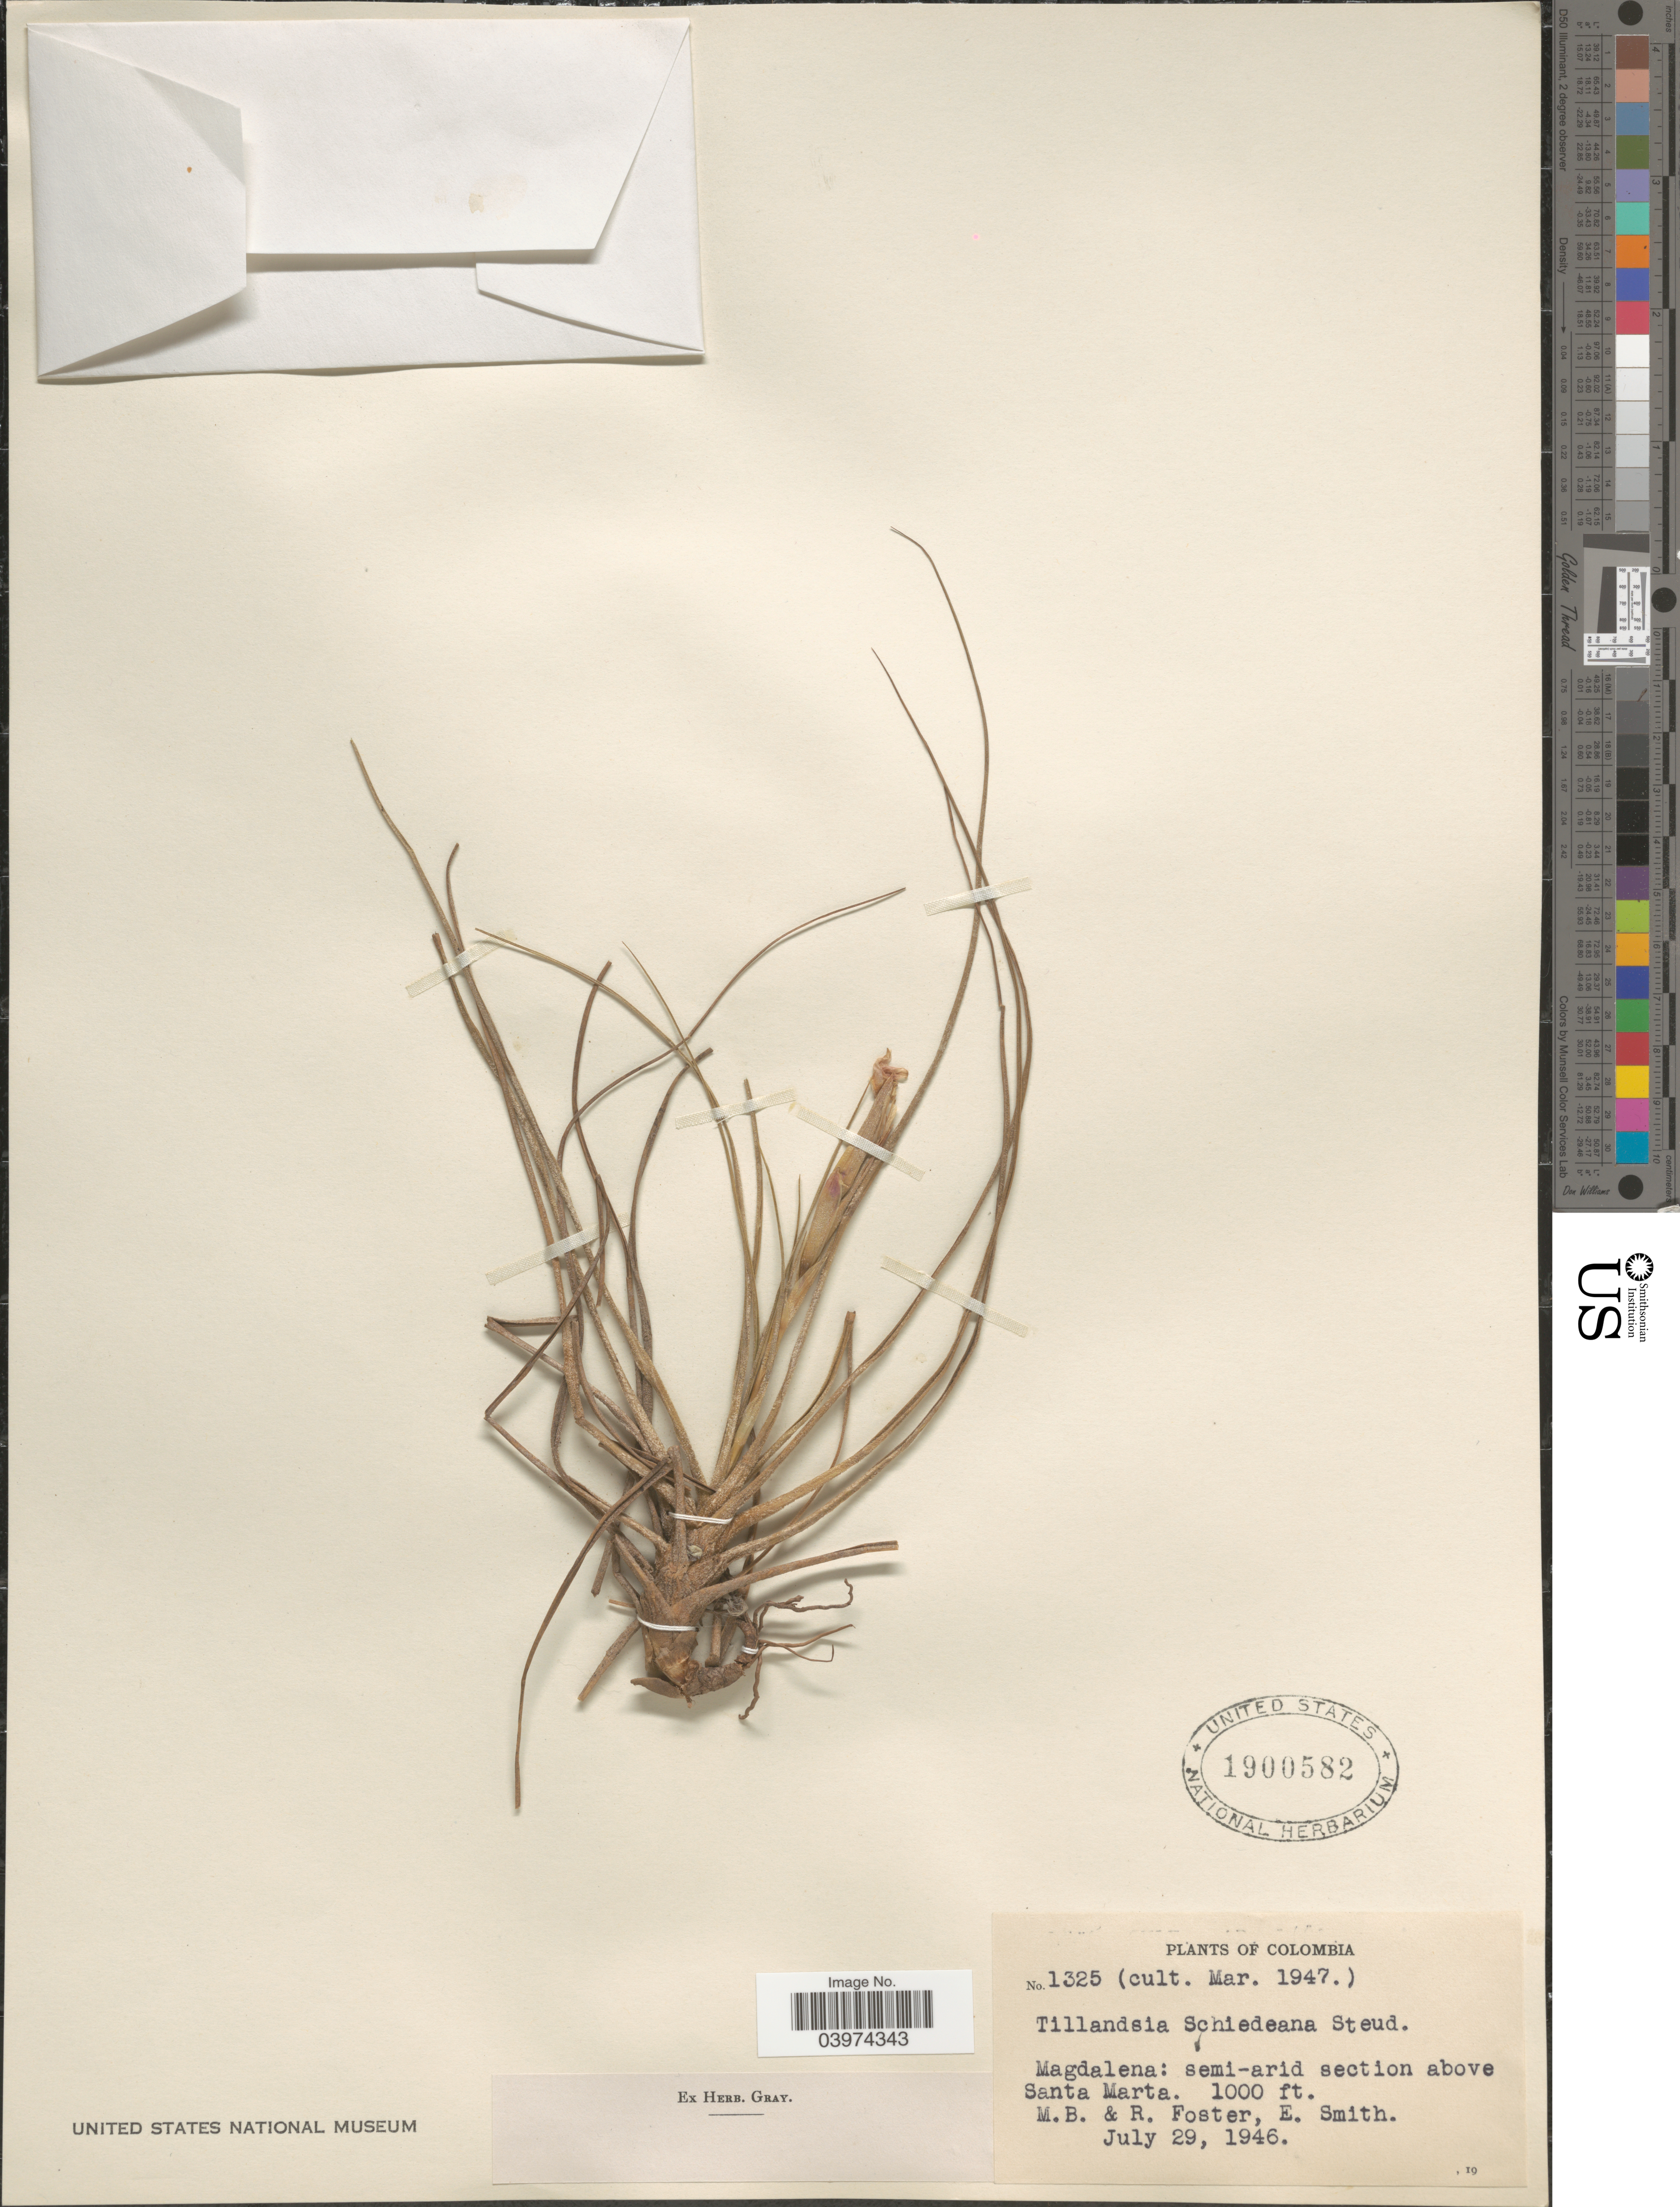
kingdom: Plantae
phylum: Tracheophyta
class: Liliopsida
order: Poales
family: Bromeliaceae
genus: Tillandsia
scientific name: Tillandsia schiedeana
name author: Steud.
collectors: M. B. Foster, R. Foster & E. Smith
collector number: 1325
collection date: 1947-03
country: Colombia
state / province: Magdalena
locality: Semi-arid section above Santa Marta.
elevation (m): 305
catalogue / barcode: US 1900582